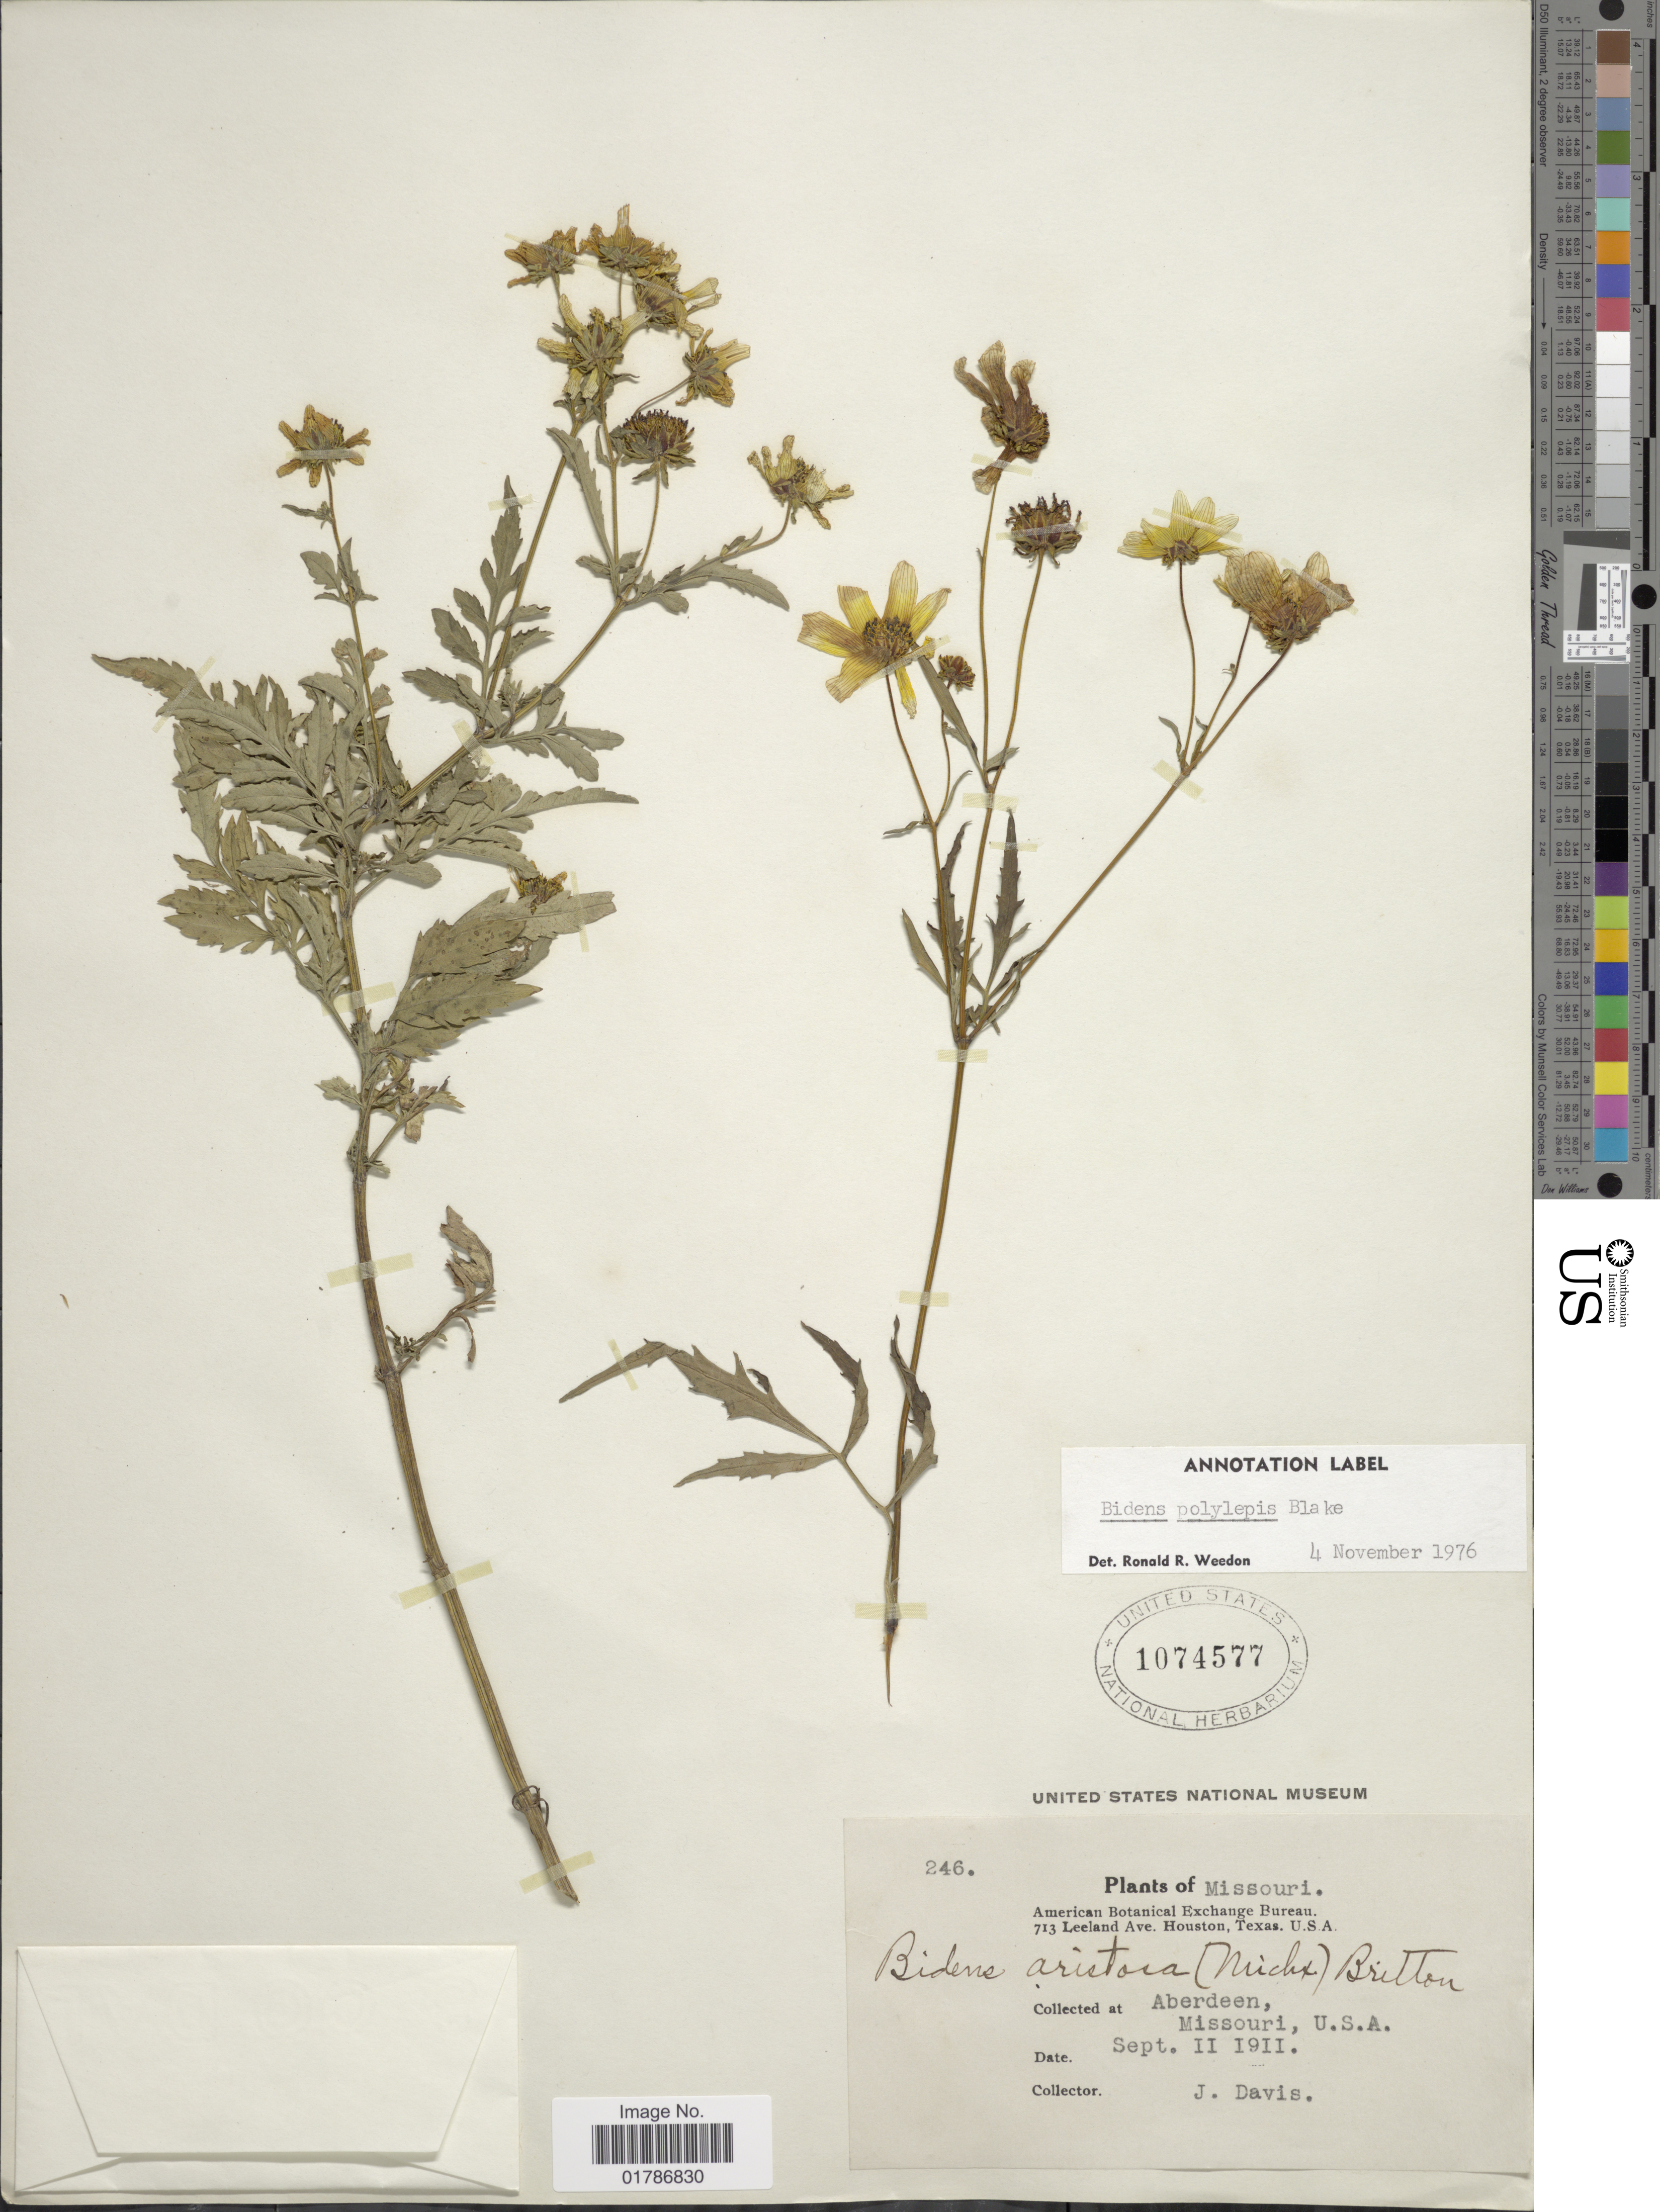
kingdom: Plantae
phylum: Tracheophyta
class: Magnoliopsida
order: Asterales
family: Asteraceae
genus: Bidens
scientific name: Bidens polylepis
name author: S.F. Blake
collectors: J. Davis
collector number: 246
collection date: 1911-09-11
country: United States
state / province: Missouri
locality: Aberdeen, Missouri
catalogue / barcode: US 1074577